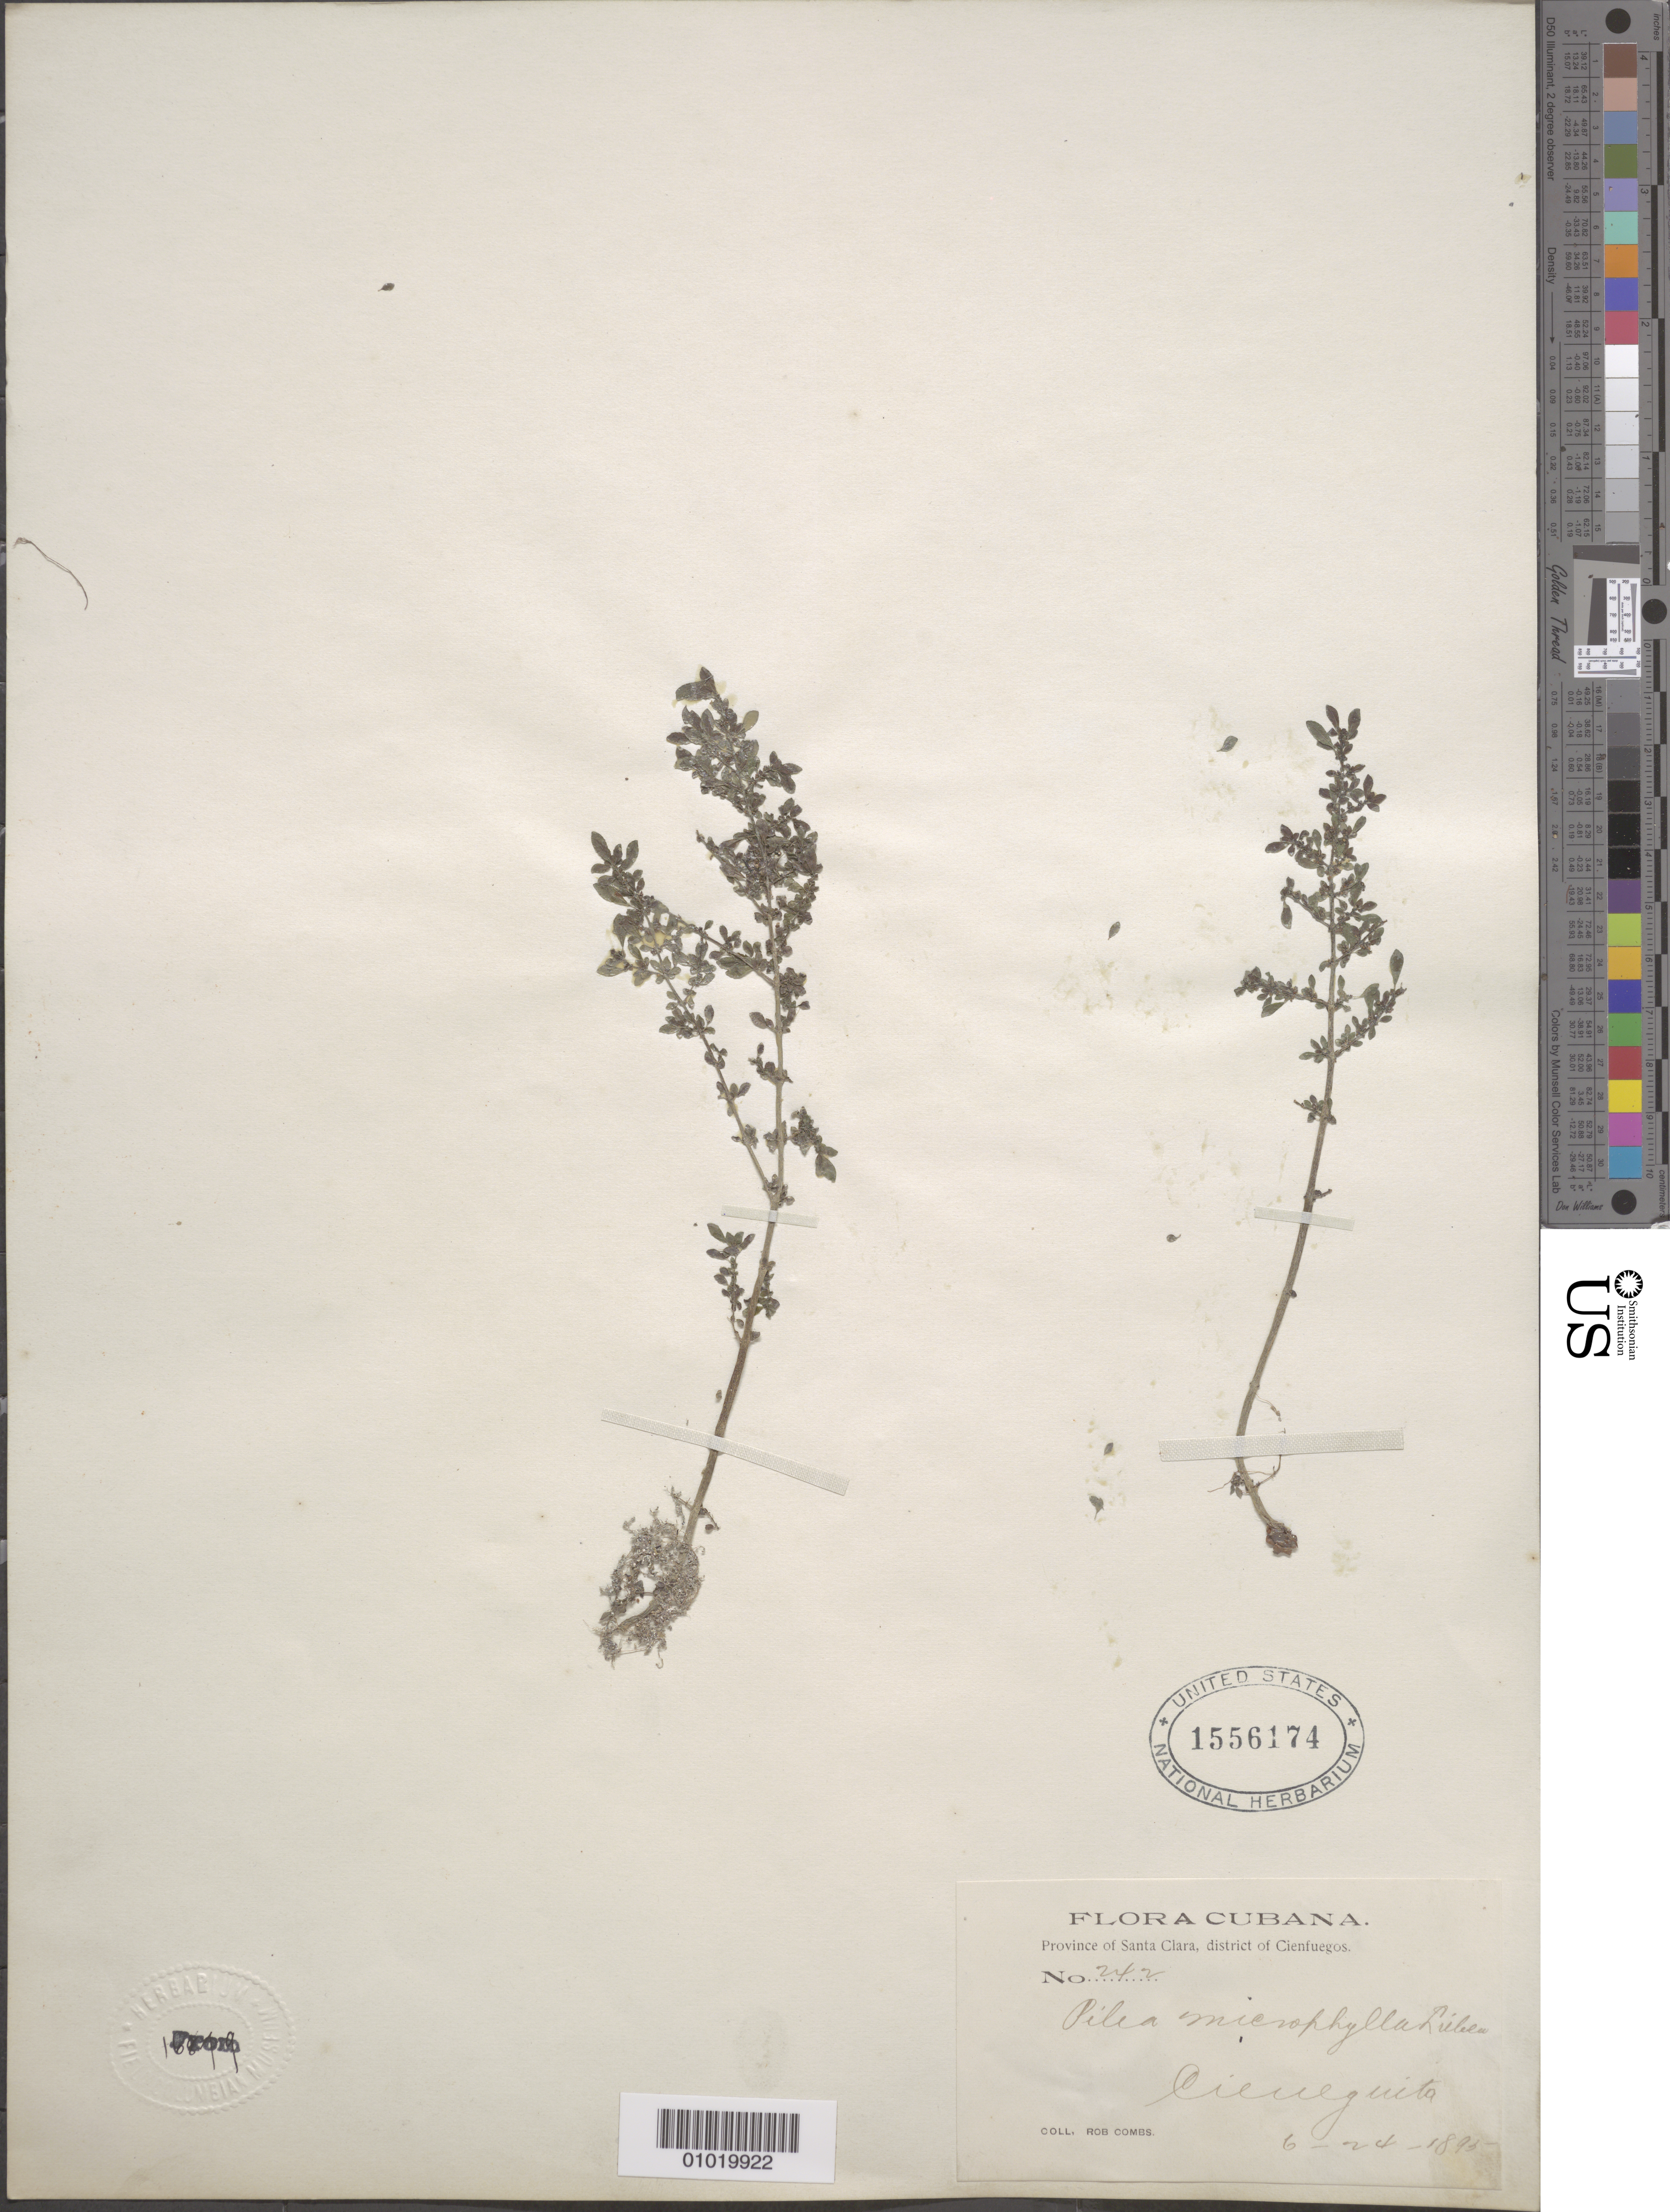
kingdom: Plantae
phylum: Tracheophyta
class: Magnoliopsida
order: Rosales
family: Urticaceae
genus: Pilea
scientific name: Pilea microphylla var. microphylla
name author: (L.) Liebm.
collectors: R. Combs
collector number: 242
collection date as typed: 24 Jun 1893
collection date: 1893-06-24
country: Cuba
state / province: Las Villas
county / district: Cienfuegos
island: Cuba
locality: Province of Santa Clara, district of Cienfuegos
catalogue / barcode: US 1556174